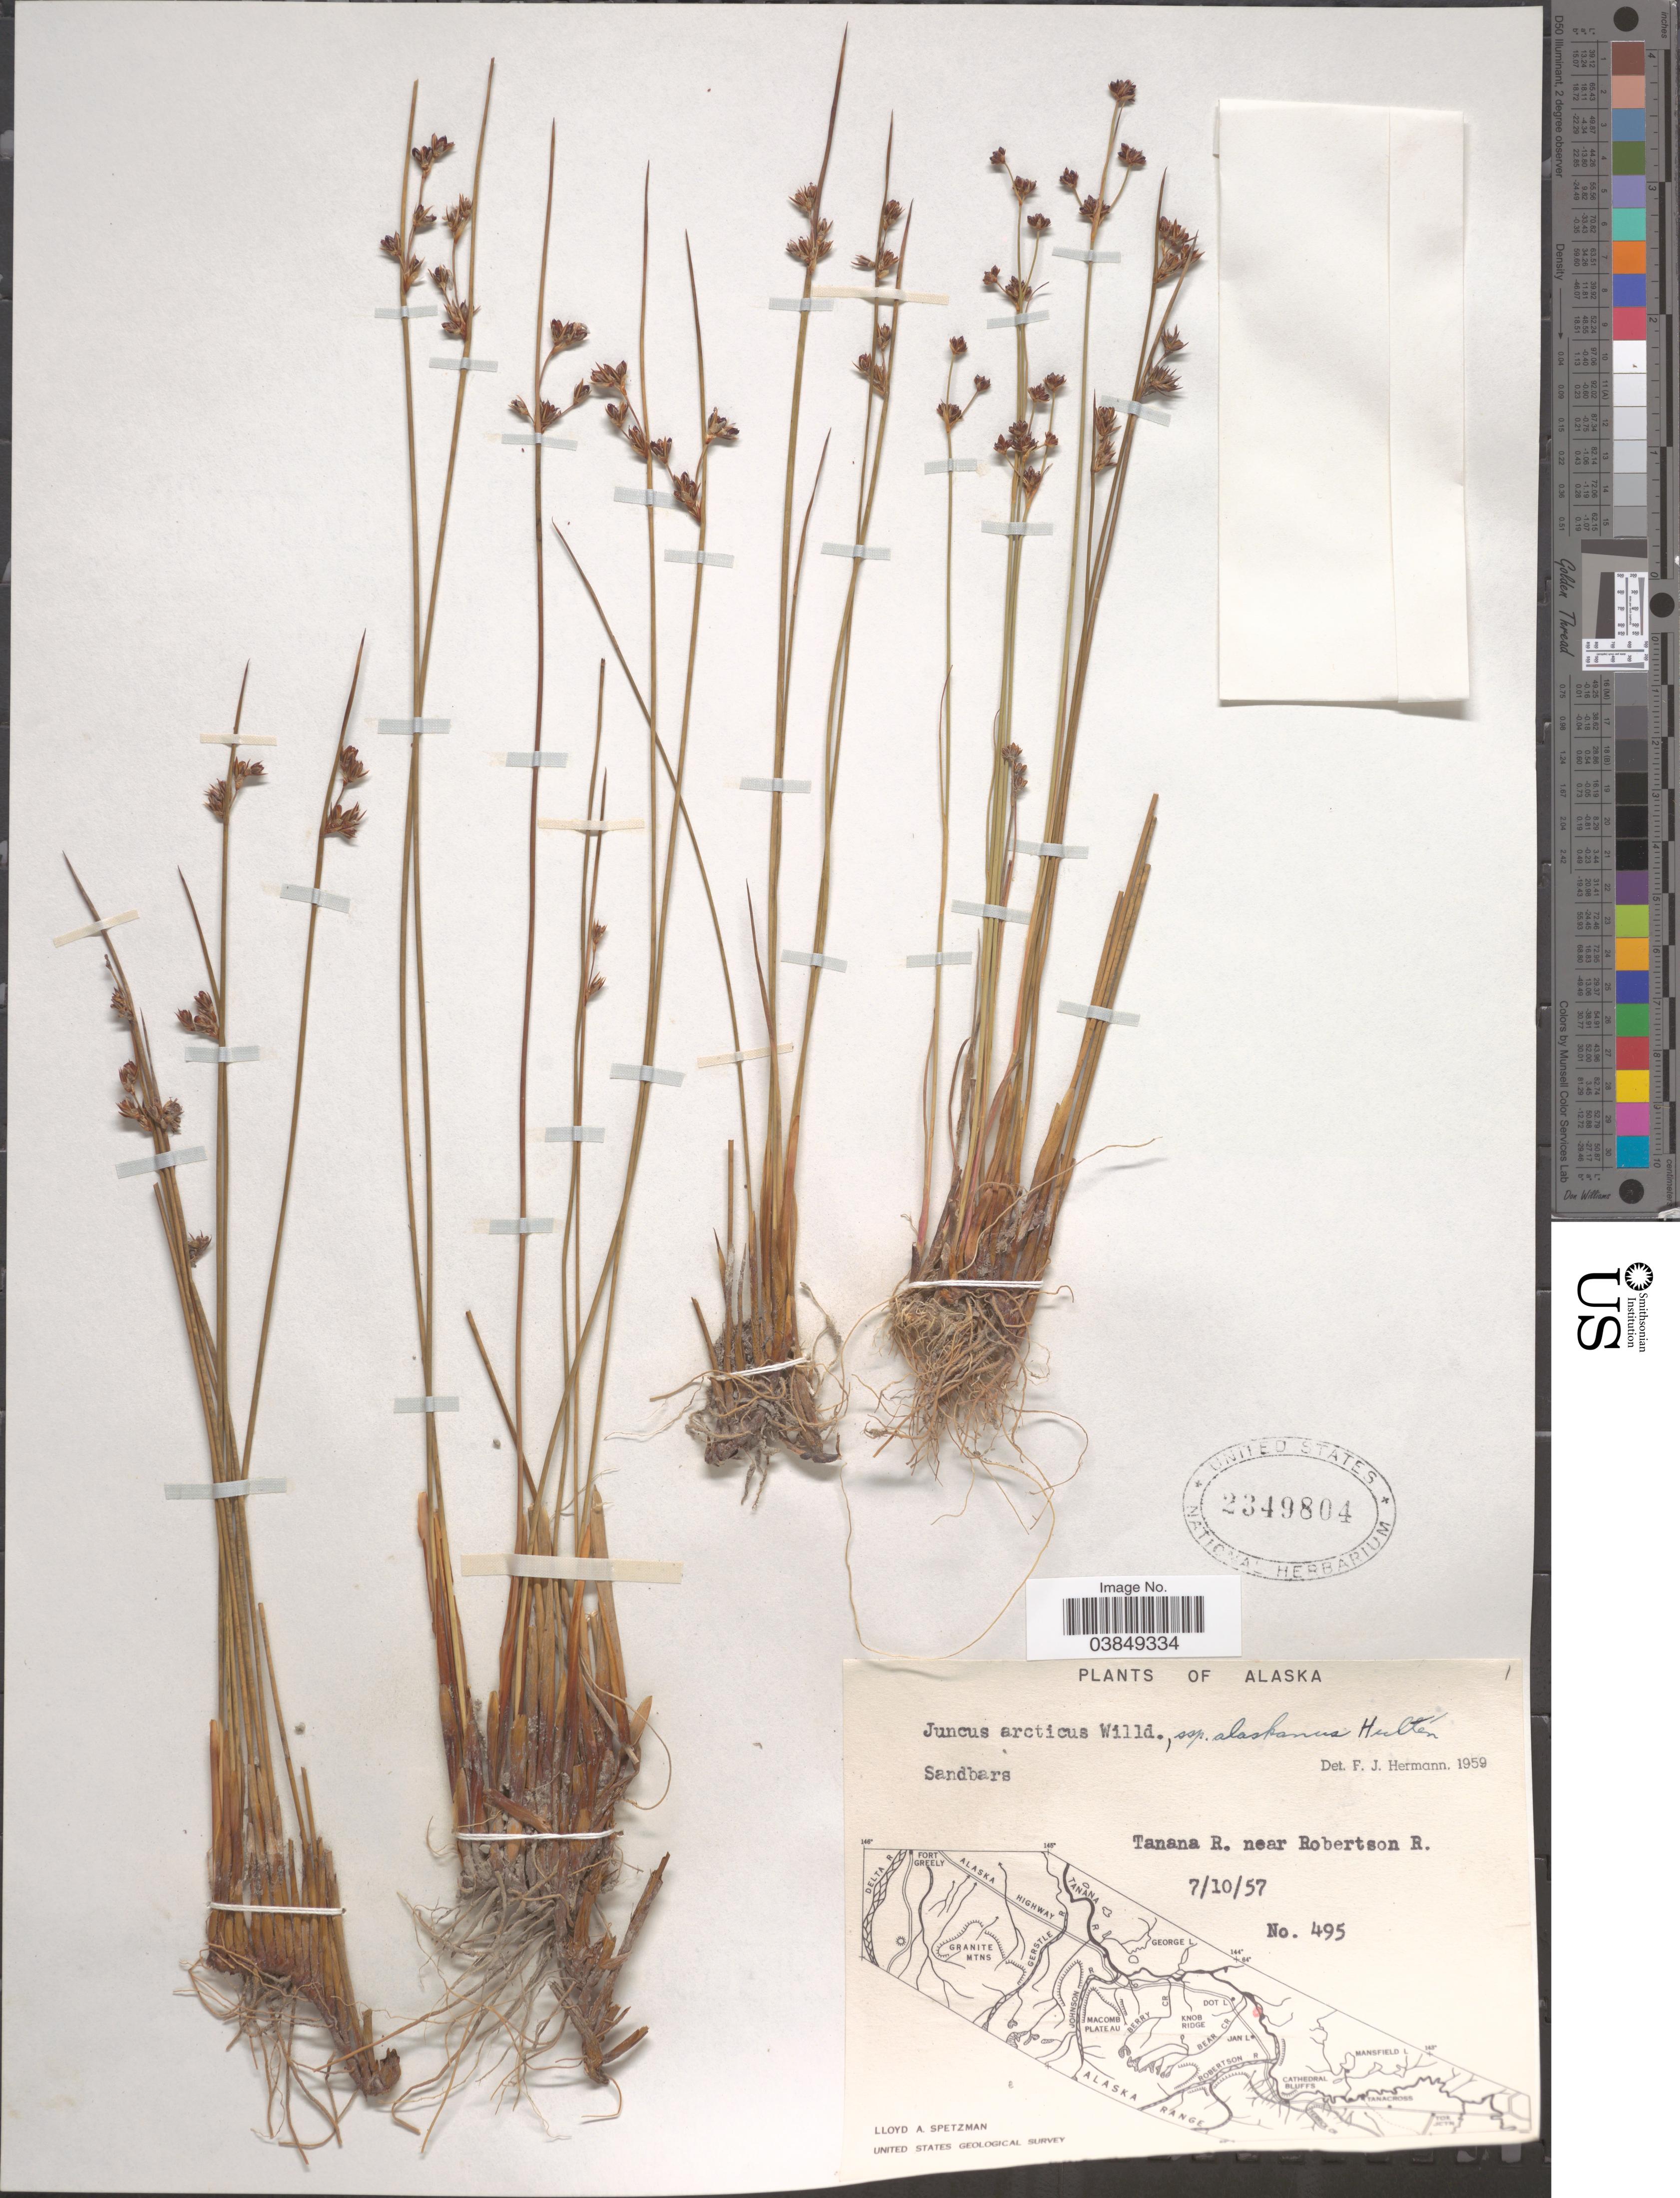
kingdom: Plantae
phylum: Tracheophyta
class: Liliopsida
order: Poales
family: Juncaceae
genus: Juncus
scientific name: Juncus arcticus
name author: Willd.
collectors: L. Spetzman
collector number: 495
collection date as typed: Transcribed d/m/y: 10/7/57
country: United States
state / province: Alaska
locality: Tanana R. near Robertson R.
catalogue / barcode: US 2349804